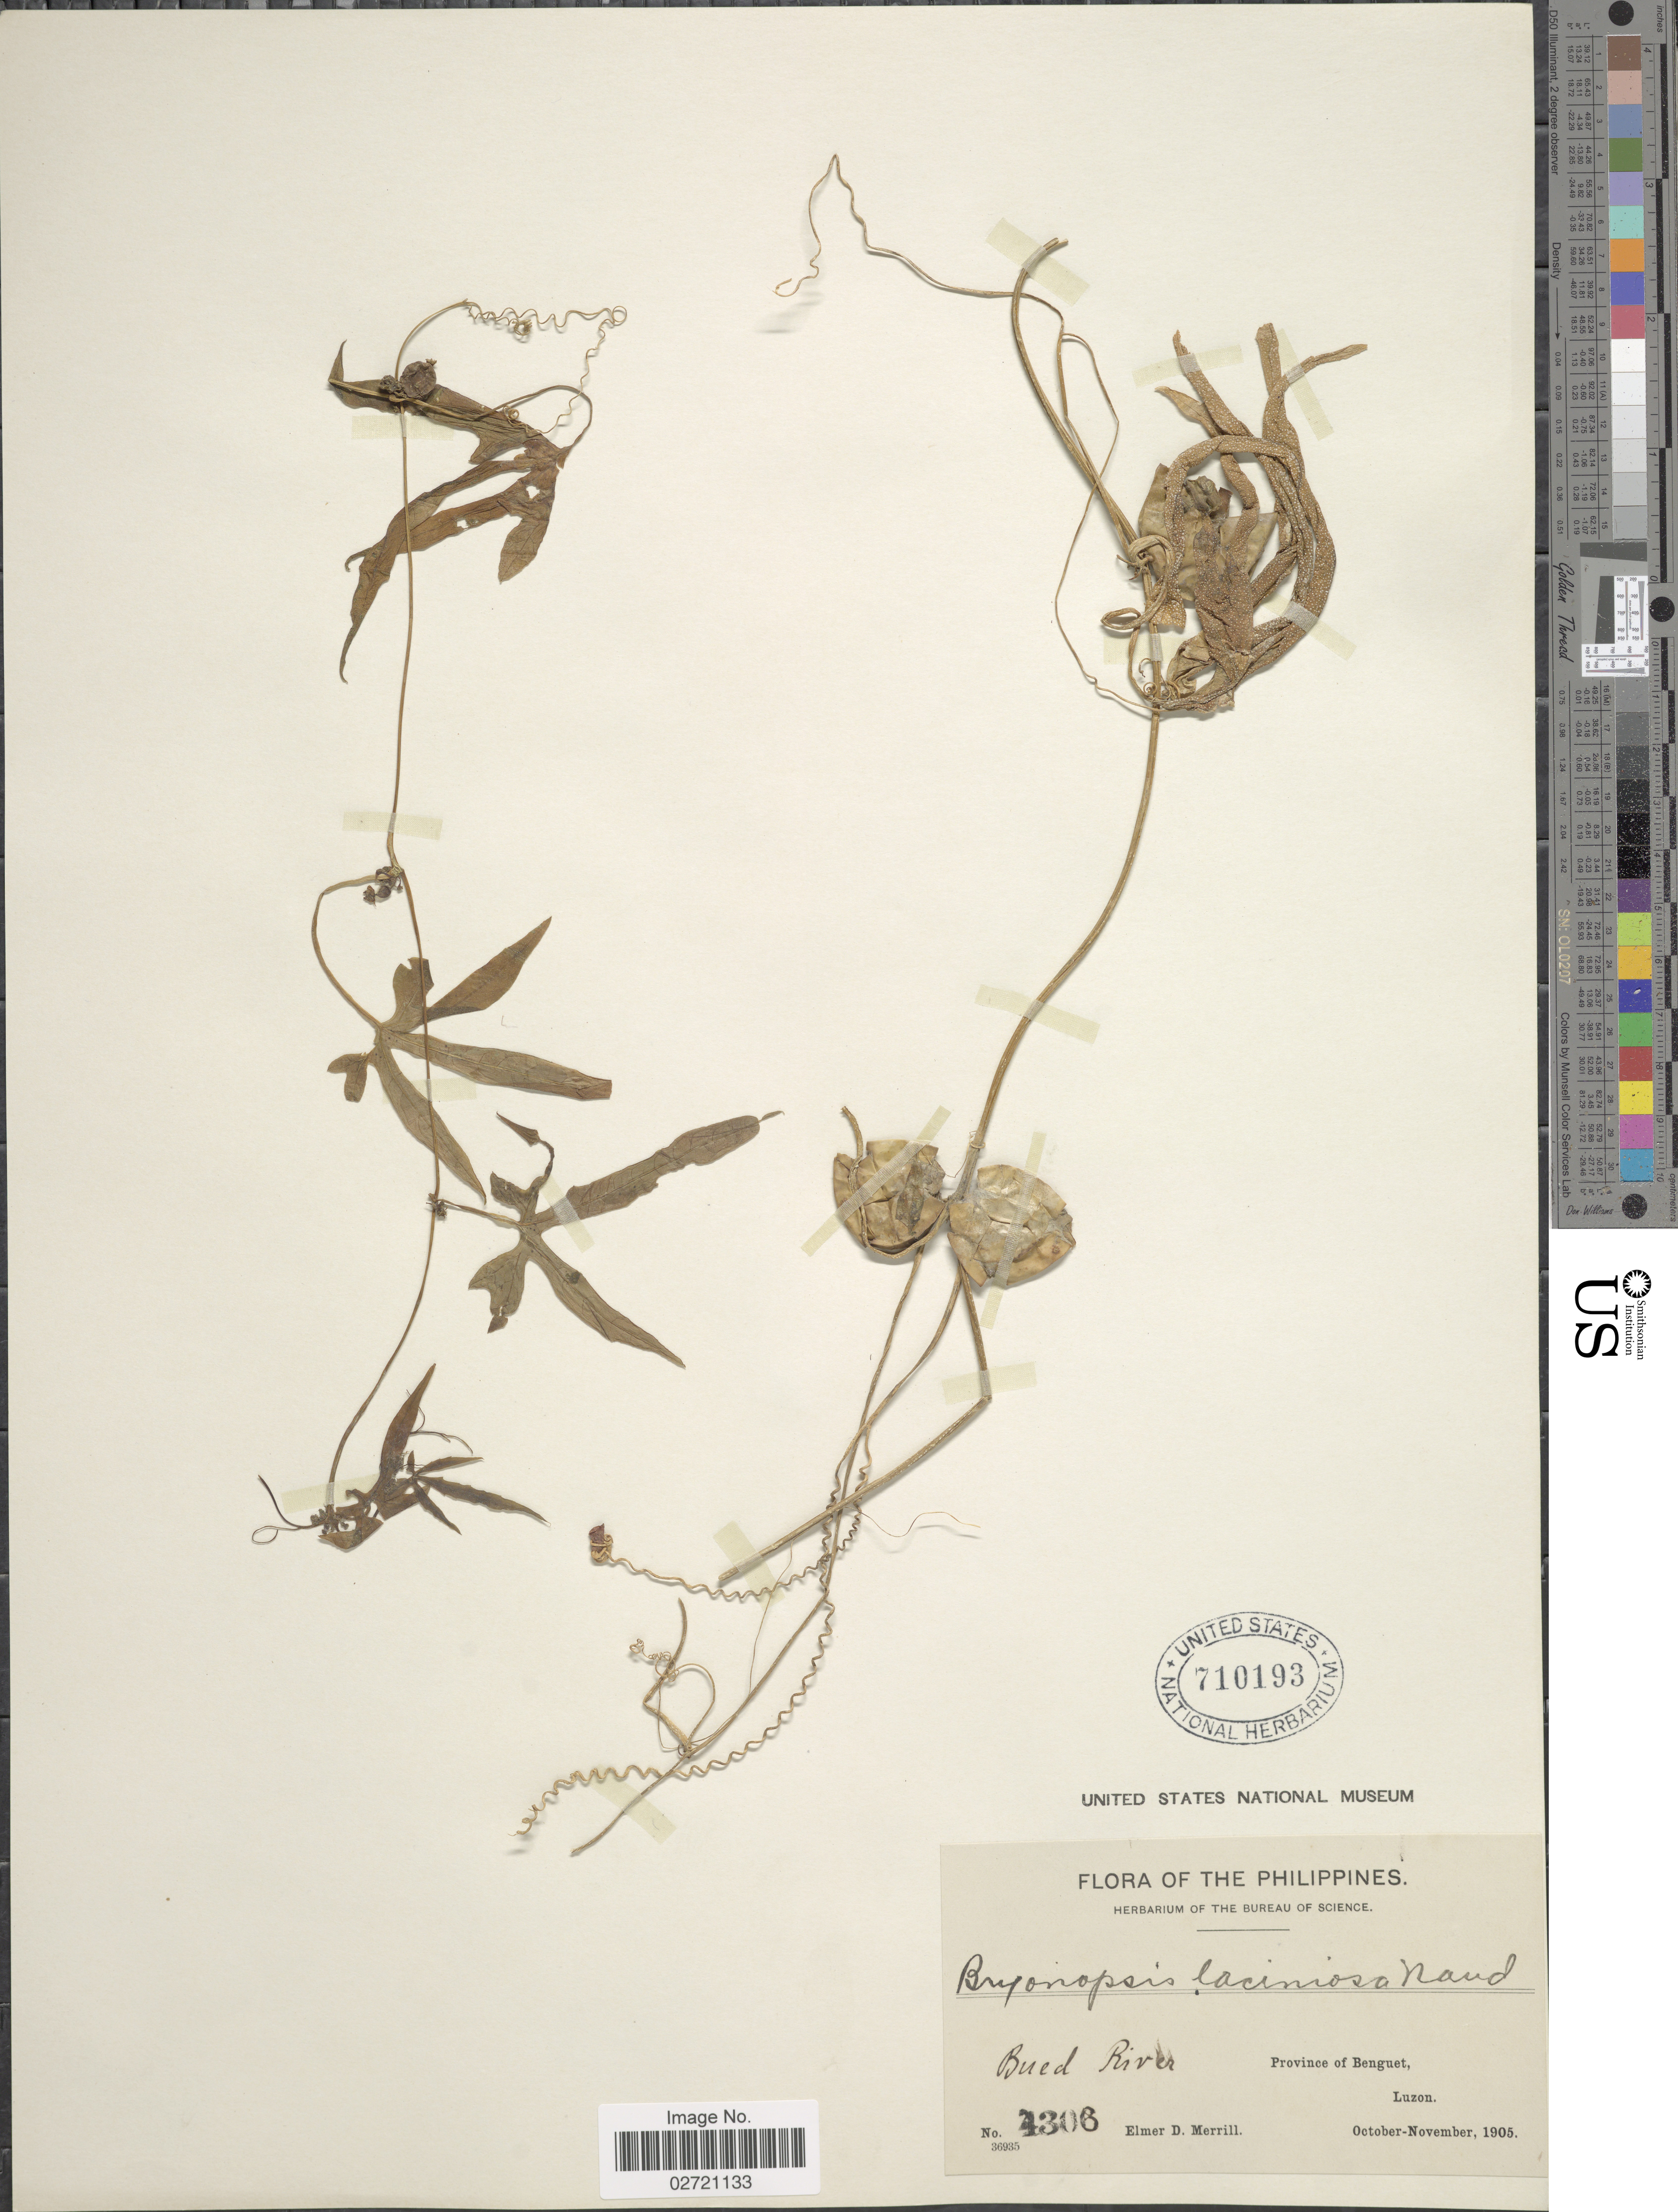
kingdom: Plantae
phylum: Tracheophyta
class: Magnoliopsida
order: Cucurbitales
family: Cucurbitaceae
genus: Diplocyclos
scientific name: Diplocyclos palmatus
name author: (L.) C. Jeffrey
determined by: Strong, Mark T., (BOT), Smithsonian Institution - National Museum of Natural History (UNITED STATES)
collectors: E. D. Merrill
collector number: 4306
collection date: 1905-10/1905-11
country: Philippines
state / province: Cordillera (Administrative Region)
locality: Province of Benguet, Luzon. Bued River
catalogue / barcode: US 710193